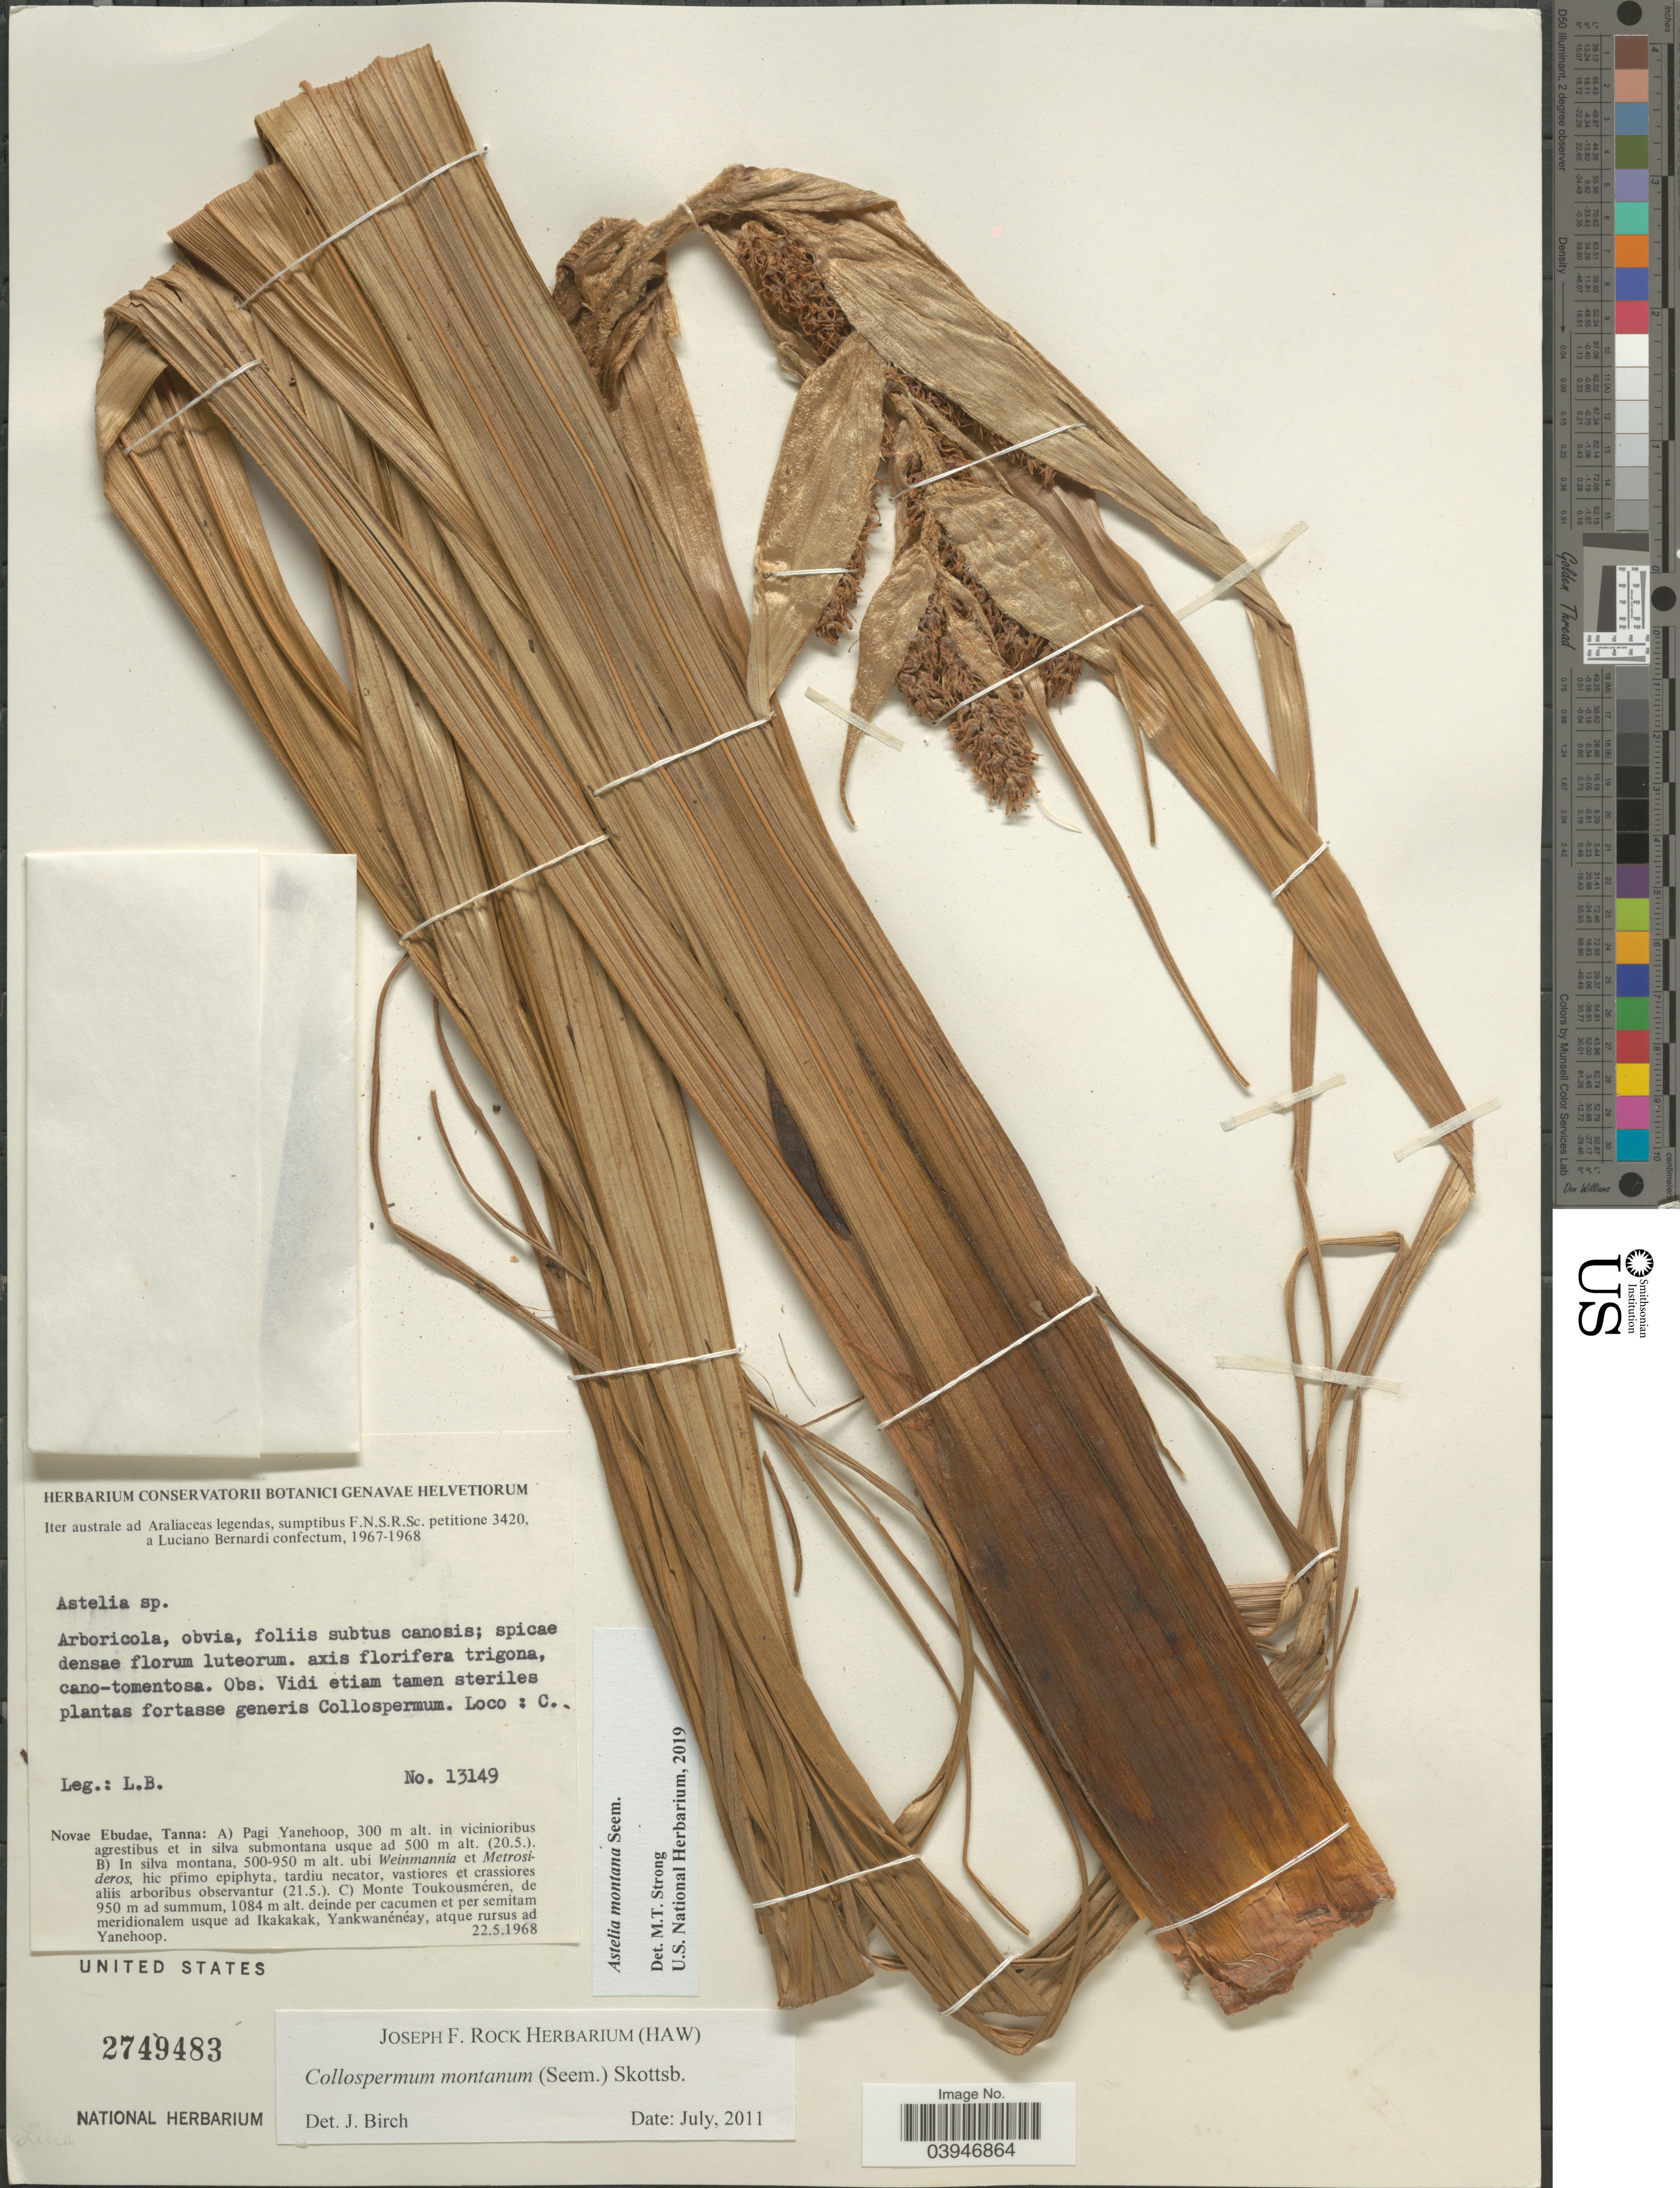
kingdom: Plantae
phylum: Tracheophyta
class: Liliopsida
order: Asparagales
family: Asteliaceae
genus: Astelia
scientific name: Astelia montana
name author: Seem.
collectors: L. Bernardi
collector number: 13149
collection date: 1968-05-22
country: Vanuatu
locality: Novae Ebudae, Tanna: A) Pagi Yanehoop.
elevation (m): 300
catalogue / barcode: US 2749483